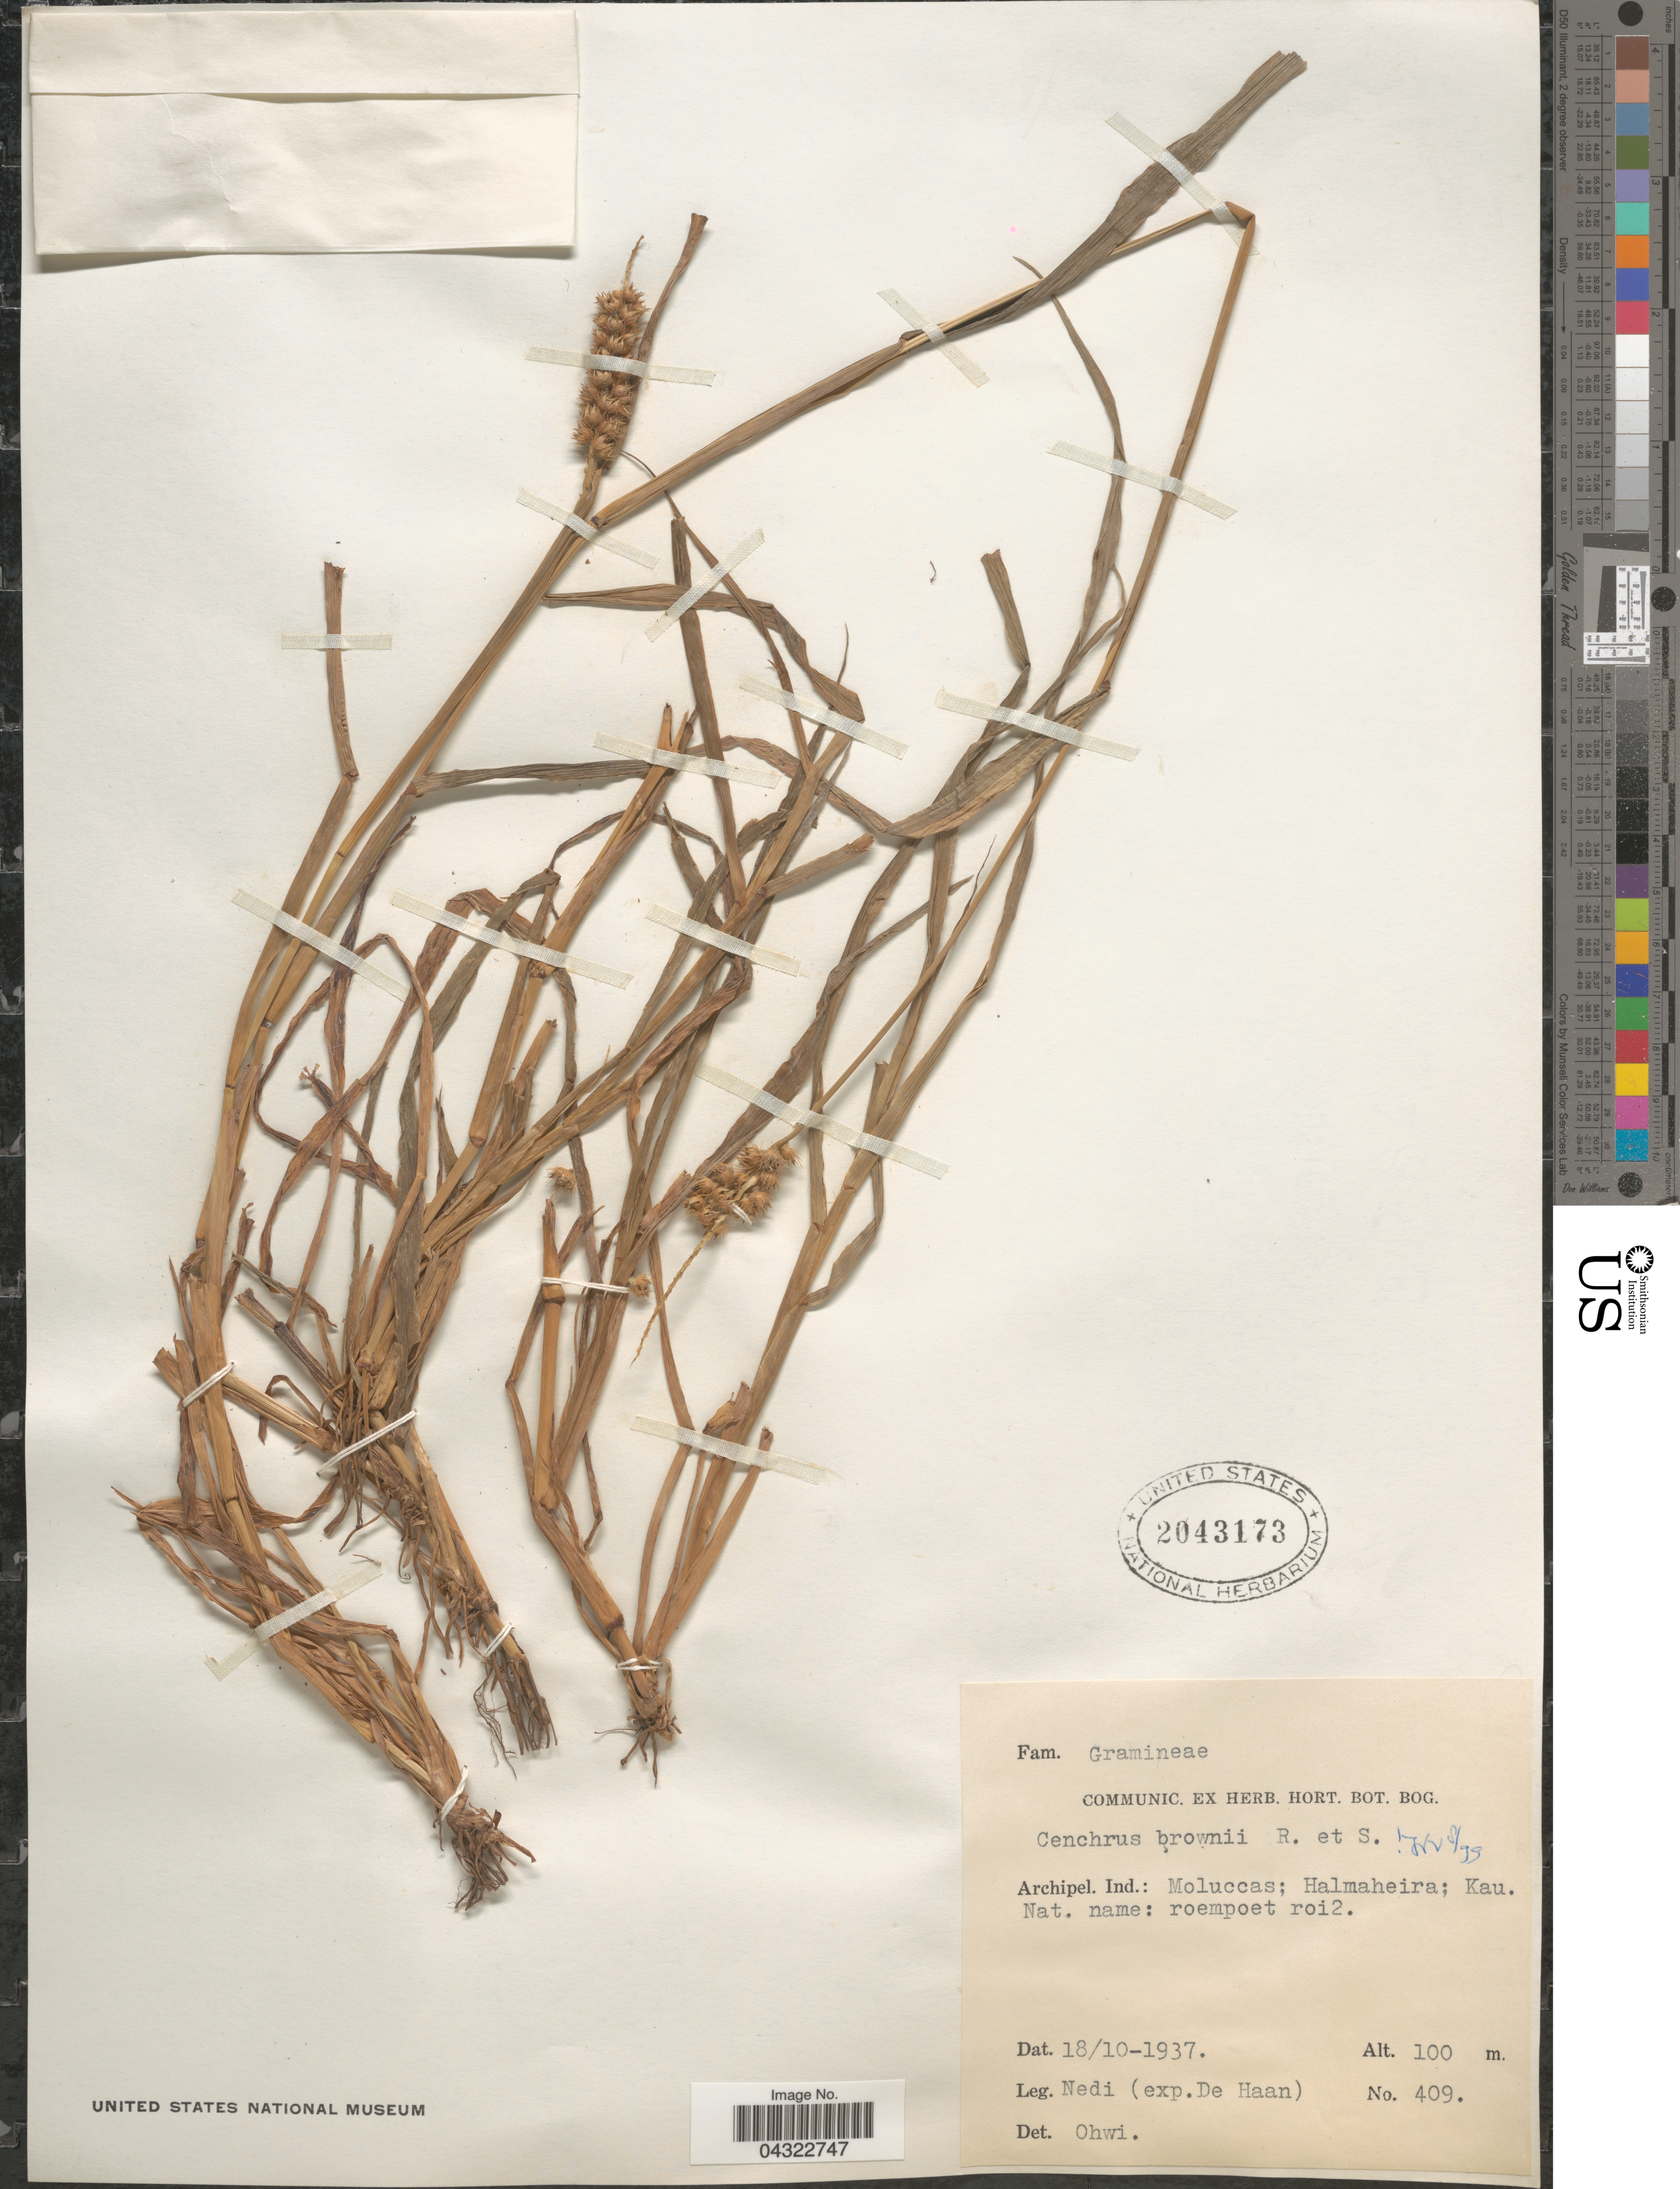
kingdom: Plantae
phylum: Tracheophyta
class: Liliopsida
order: Poales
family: Poaceae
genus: Cenchrus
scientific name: Cenchrus brownii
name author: Roem. & Schult.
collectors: Nedi,--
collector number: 409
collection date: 1937-10-18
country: Indonesia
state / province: Maluku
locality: Archipel. Ind.: Moluccas; Halmaheira; Kau. (exp.De Haan).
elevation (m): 100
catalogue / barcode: US 2043173